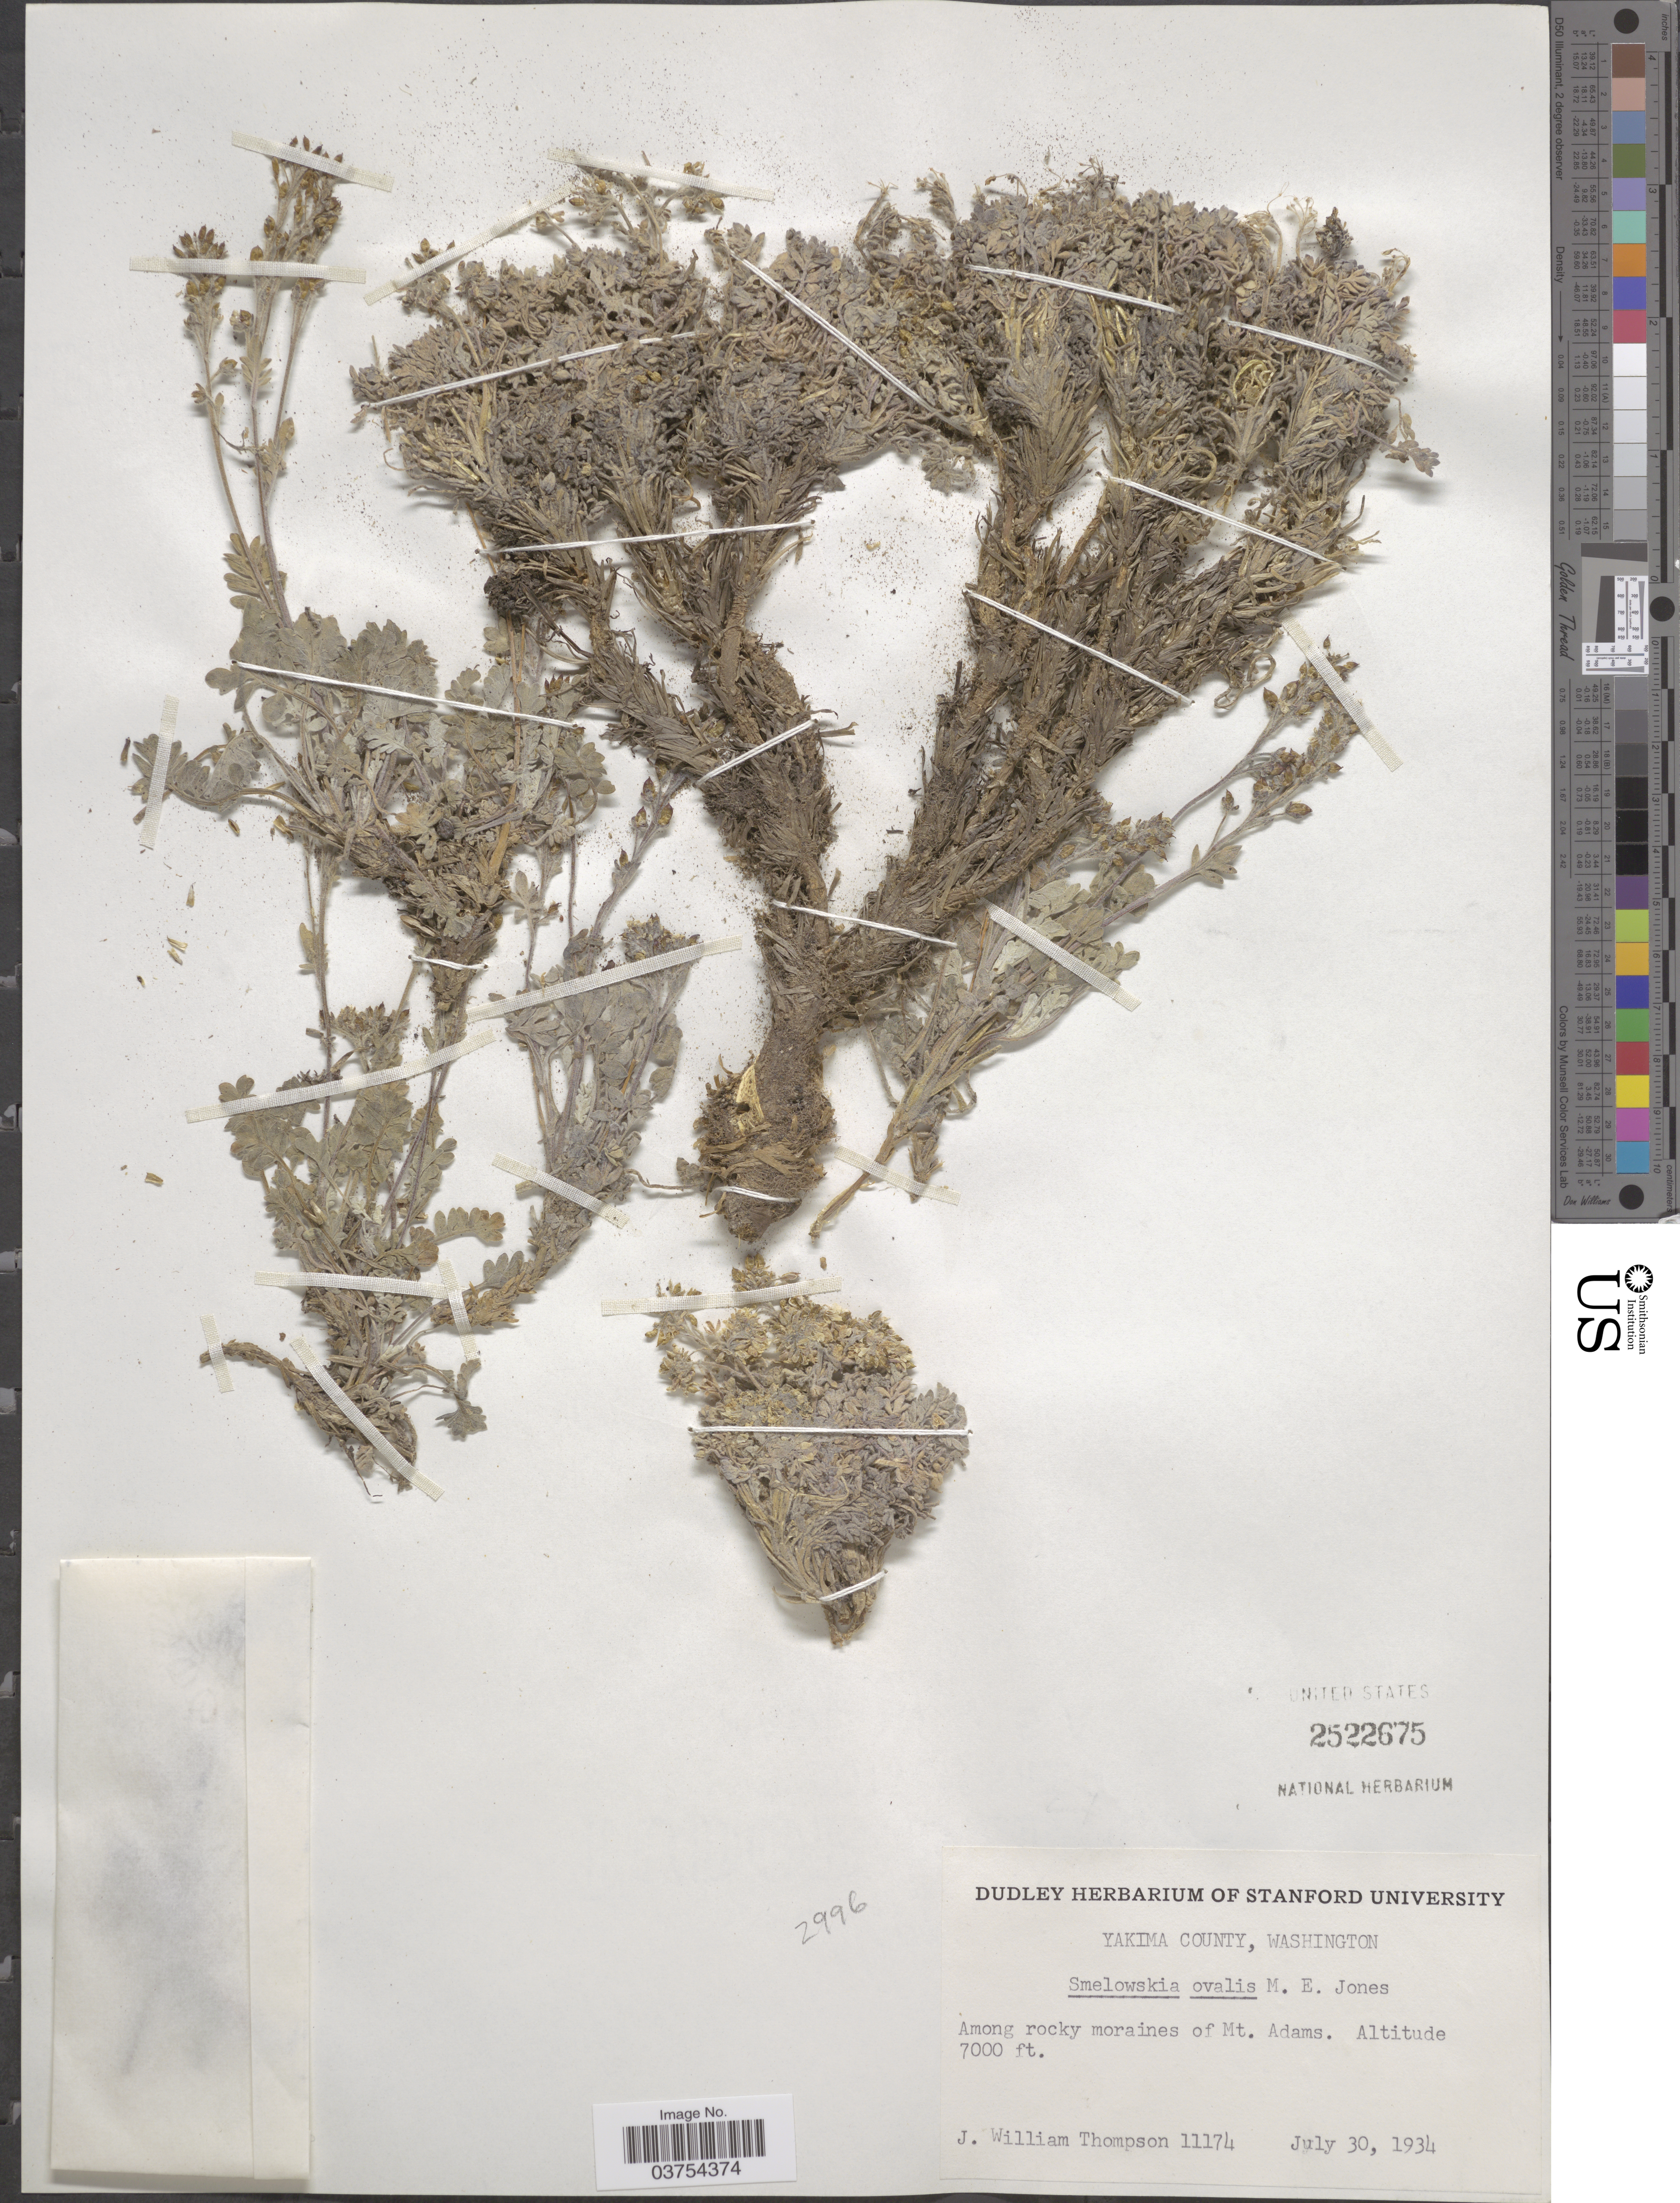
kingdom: Plantae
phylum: Tracheophyta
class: Magnoliopsida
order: Brassicales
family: Brassicaceae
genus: Smelowskia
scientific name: Smelowskia ovalis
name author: M.E. Jones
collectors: J. W. Thompson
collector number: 11174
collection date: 1934-07-30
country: United States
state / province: Washington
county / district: Yakima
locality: Yakima County. Among rocky moraines of Mt. Adams.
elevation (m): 2134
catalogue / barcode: US 2522675